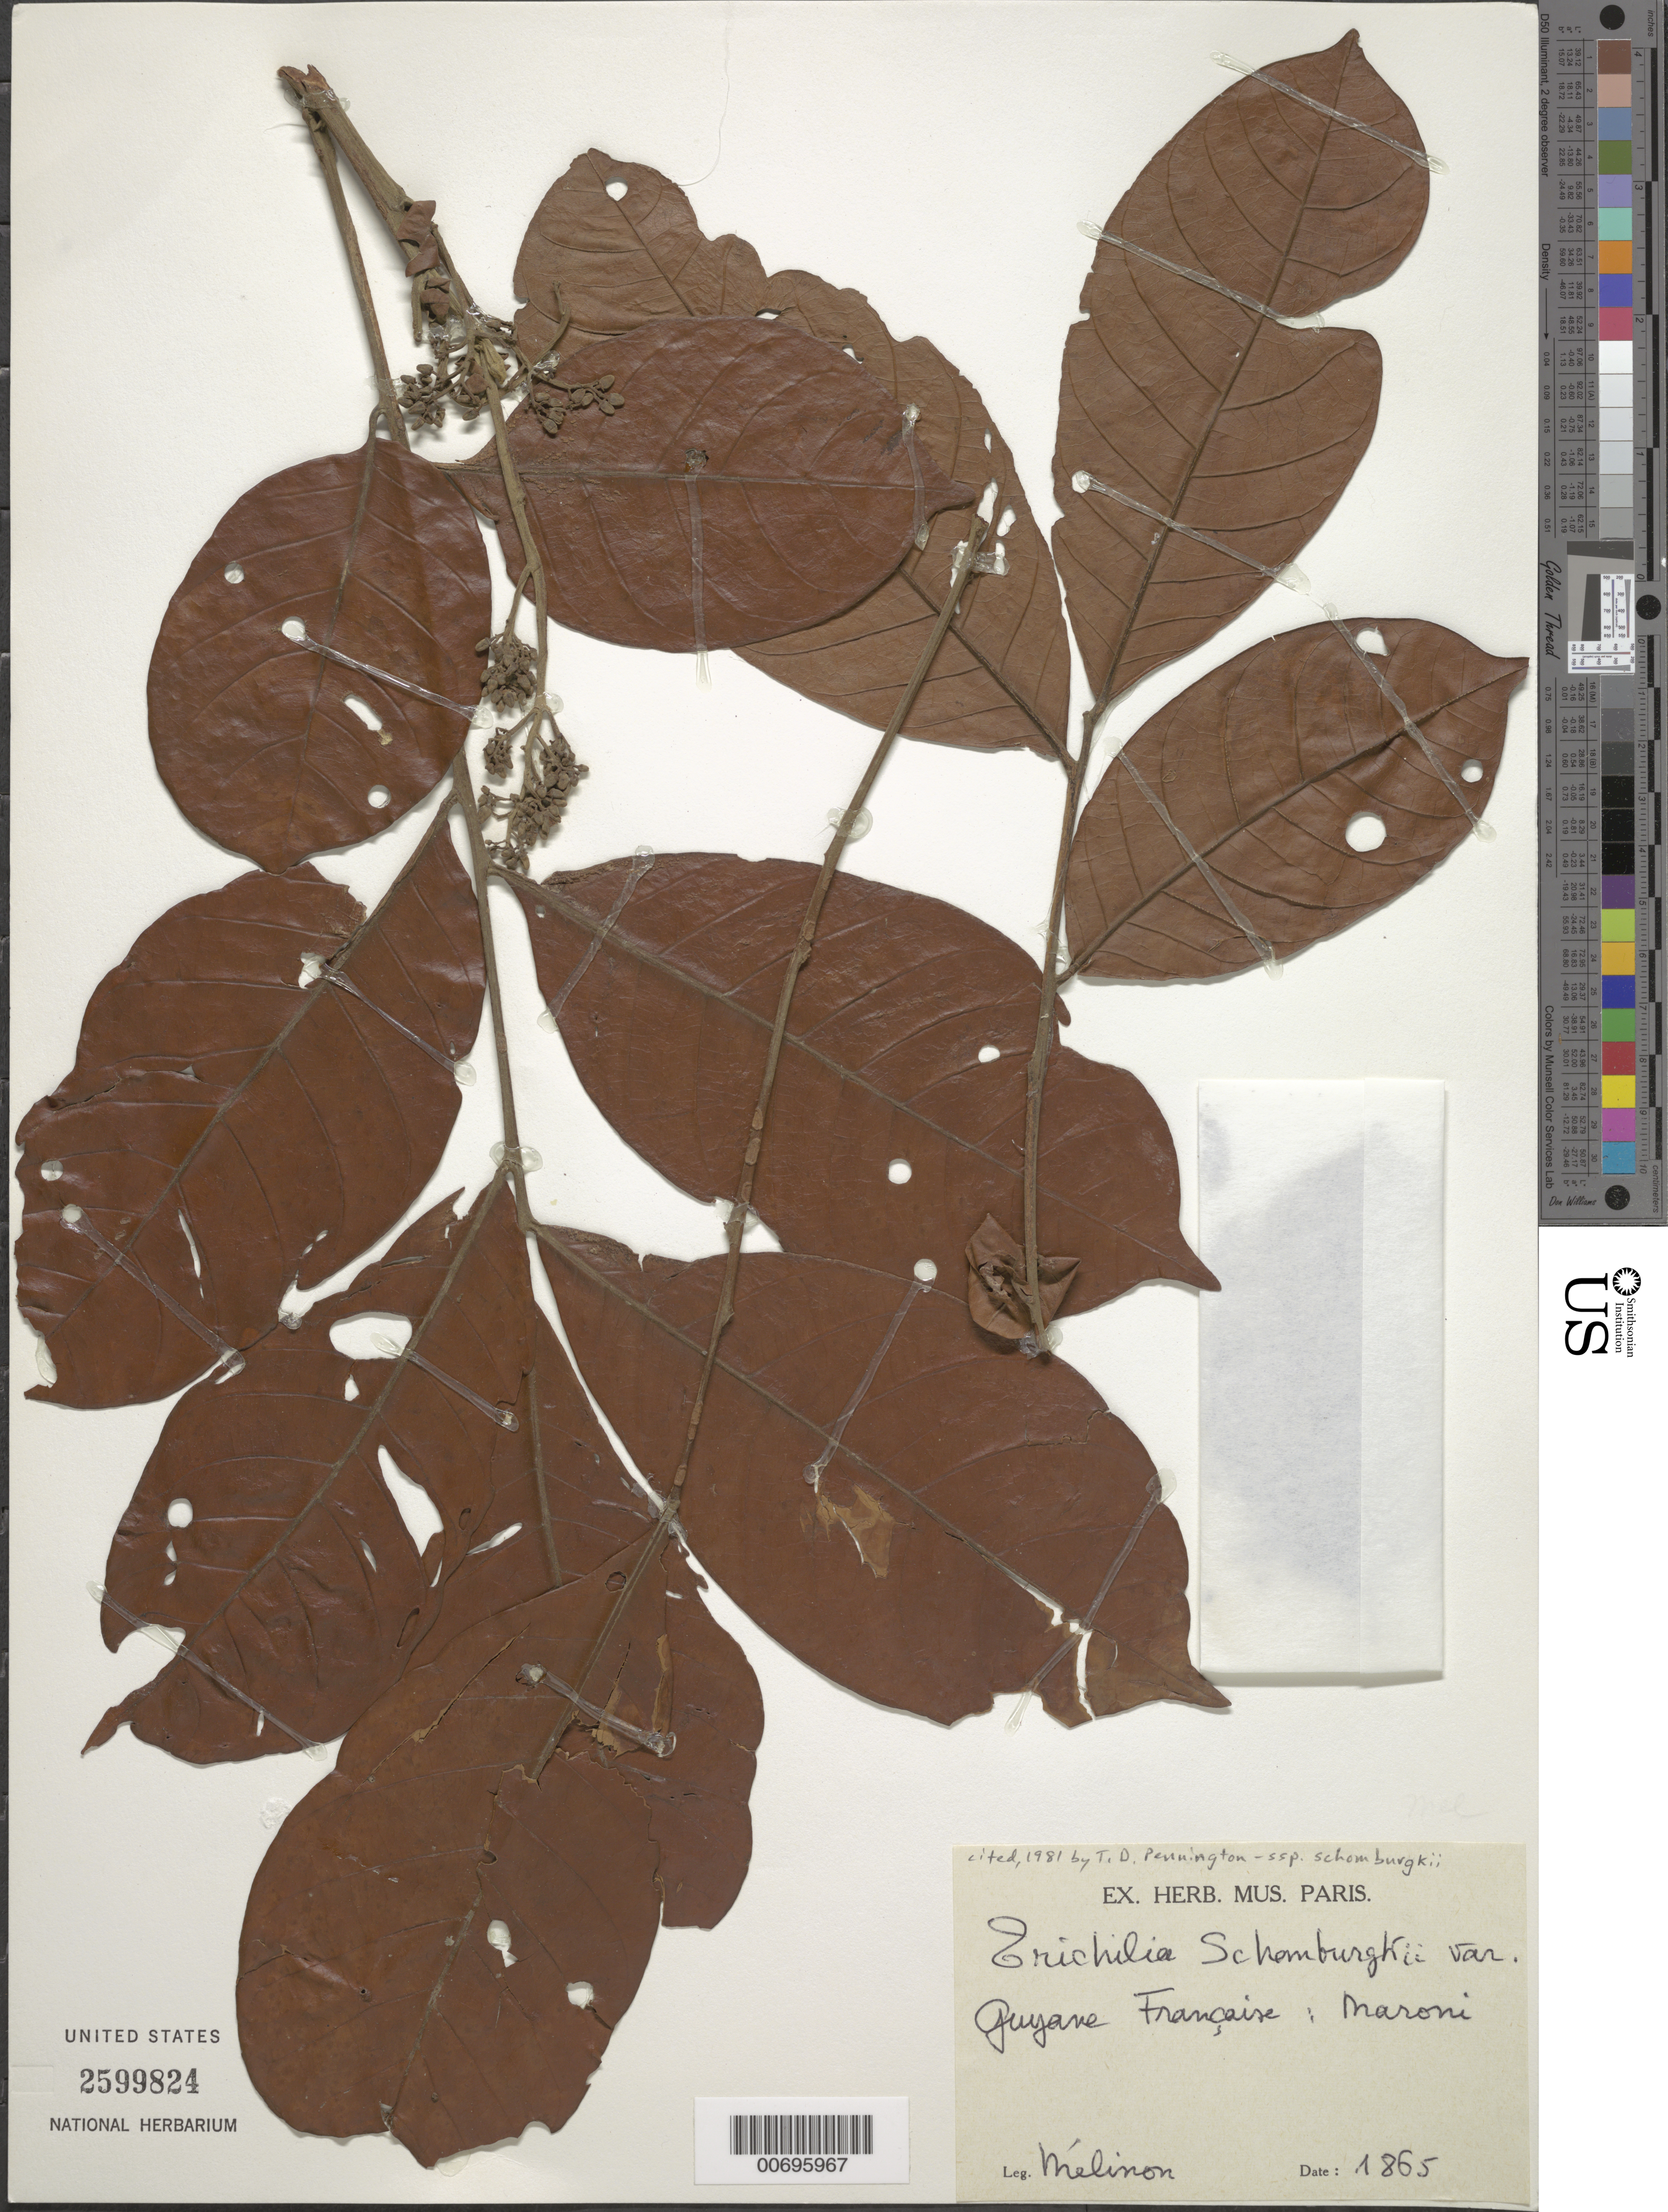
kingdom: Plantae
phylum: Tracheophyta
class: Magnoliopsida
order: Sapindales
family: Meliaceae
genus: Trichilia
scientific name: Trichilia schomburgkii subsp. schomburgkii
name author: C. DC.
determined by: Pennington, T. D., (K)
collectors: E. Mélinon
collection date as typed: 1865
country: French Guiana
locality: Maroni R.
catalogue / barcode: US 2599824